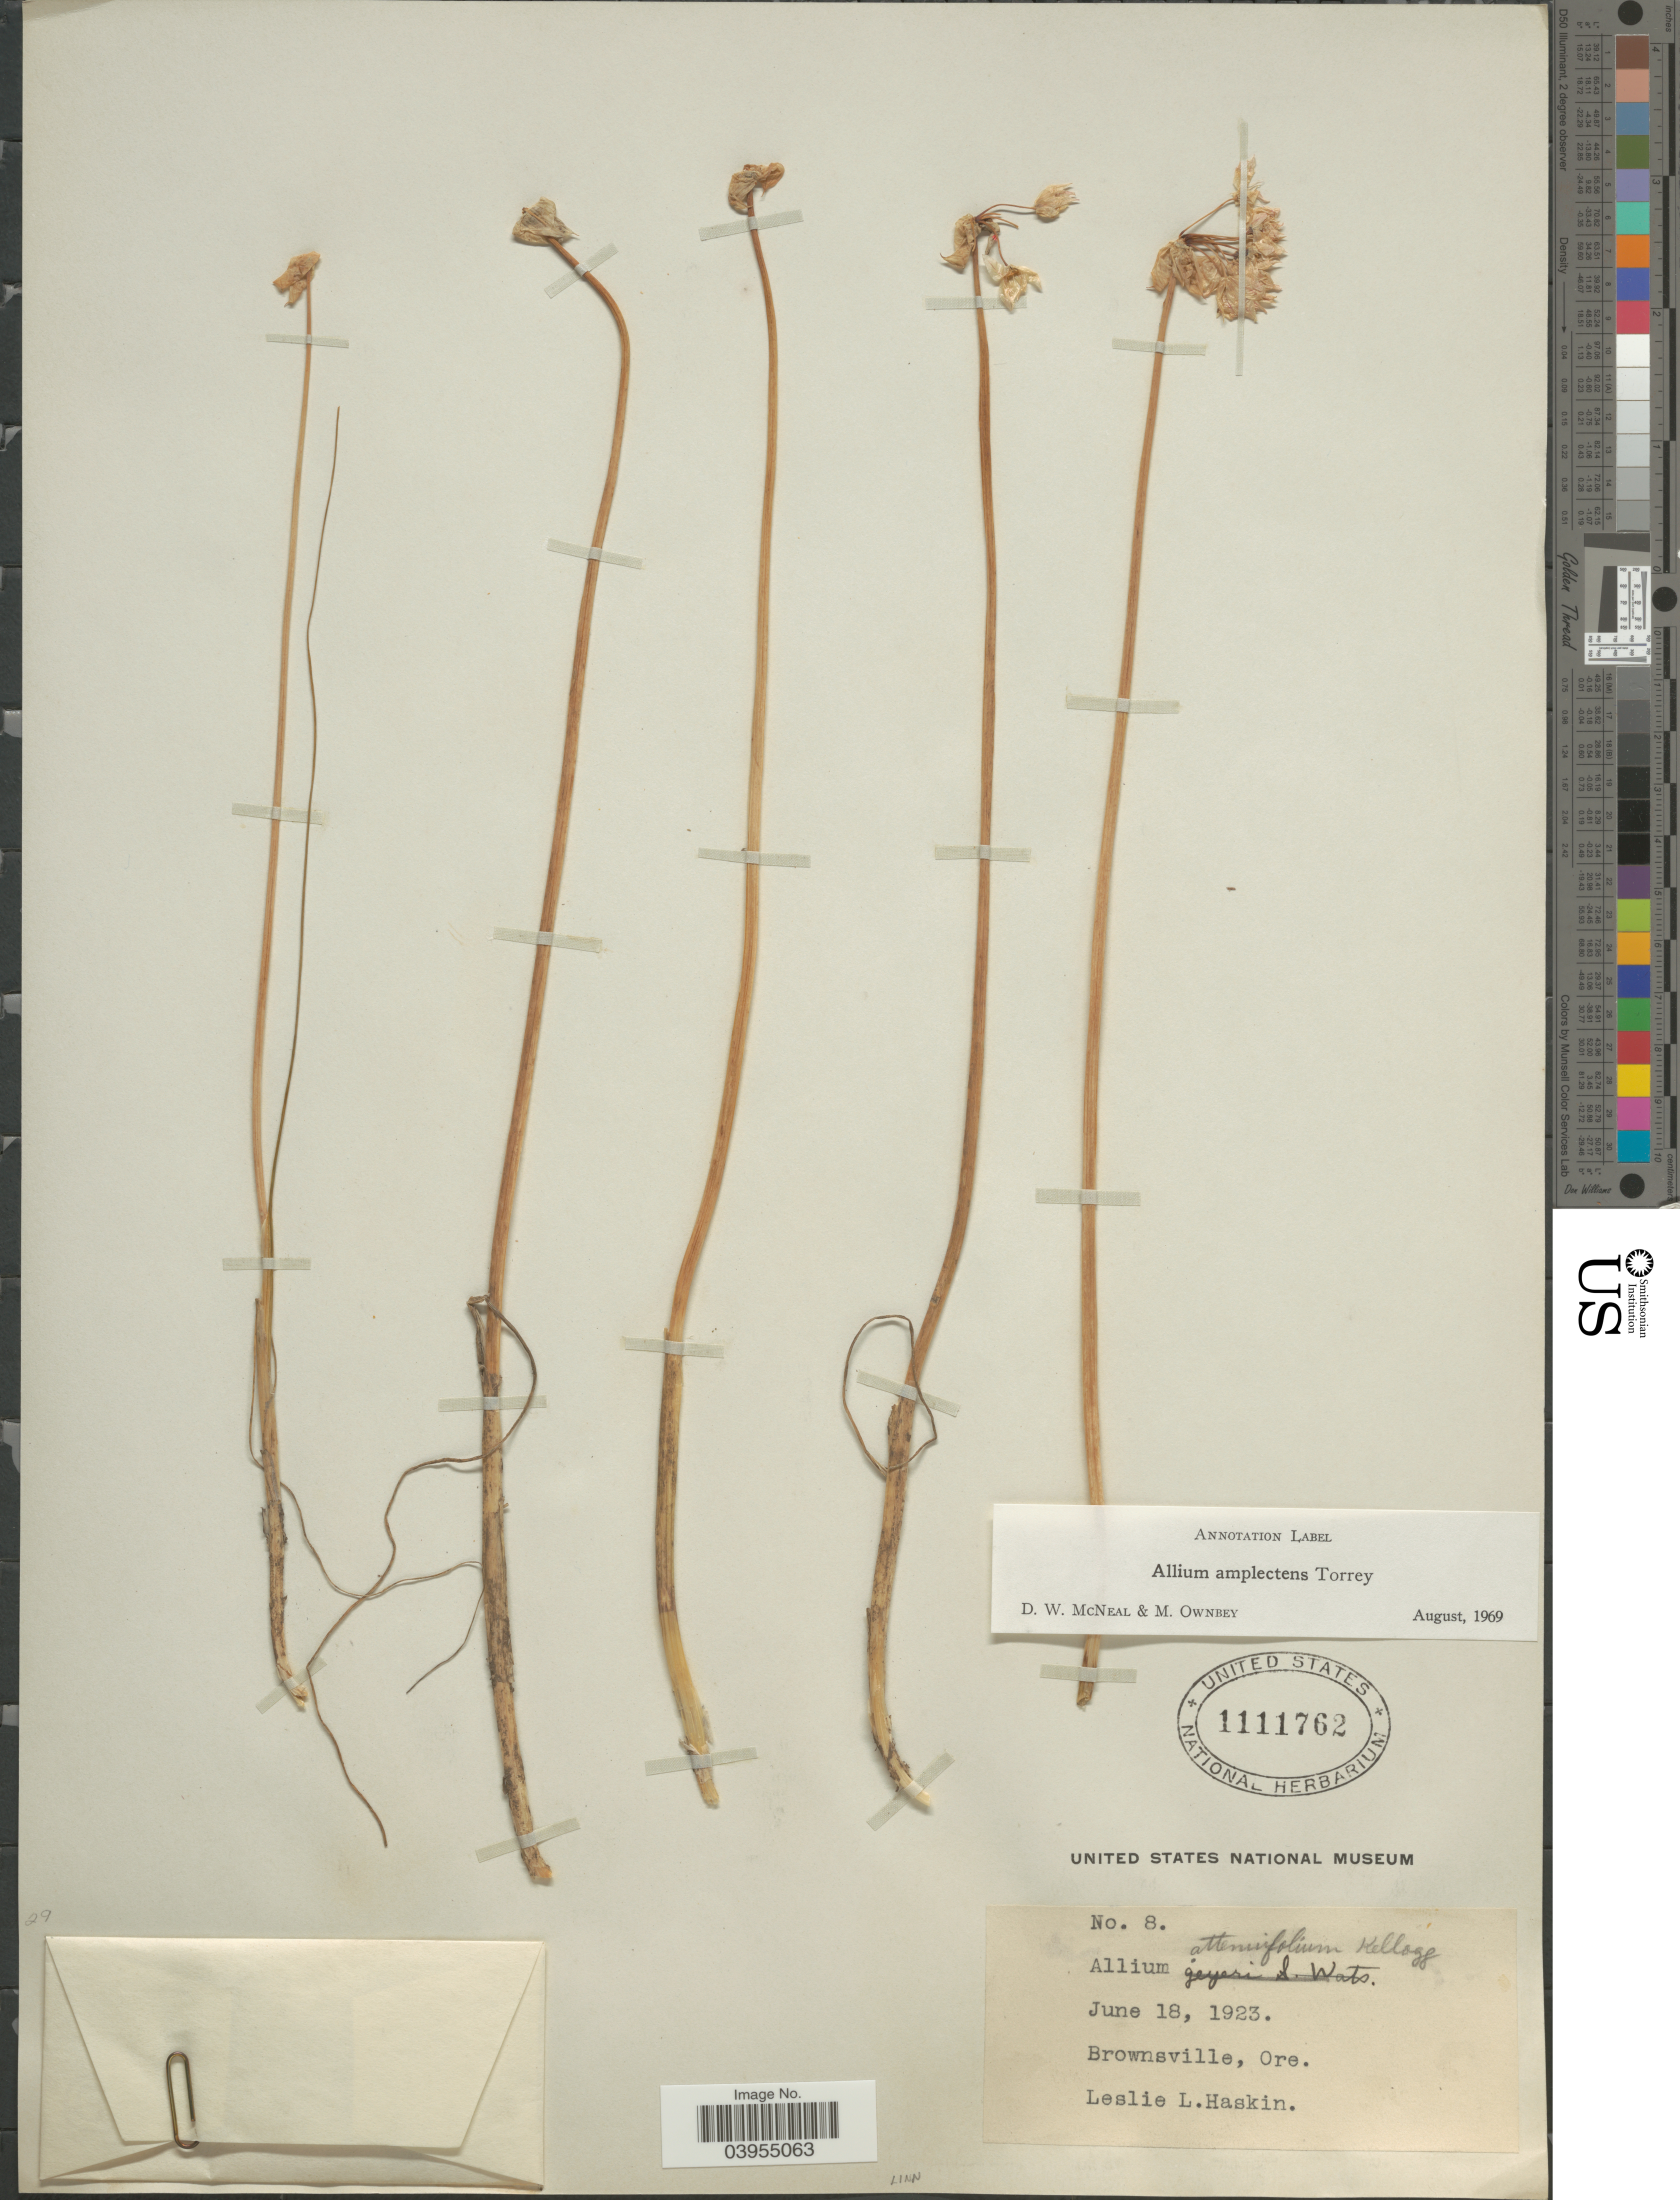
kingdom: Plantae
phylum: Tracheophyta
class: Liliopsida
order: Asparagales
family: Amaryllidaceae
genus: Allium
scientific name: Allium amplectens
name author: Torr.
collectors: L. Haskin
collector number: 8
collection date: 1923-06-18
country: United States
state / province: Oregon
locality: Brownsville. Linn.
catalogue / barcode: US 1111762